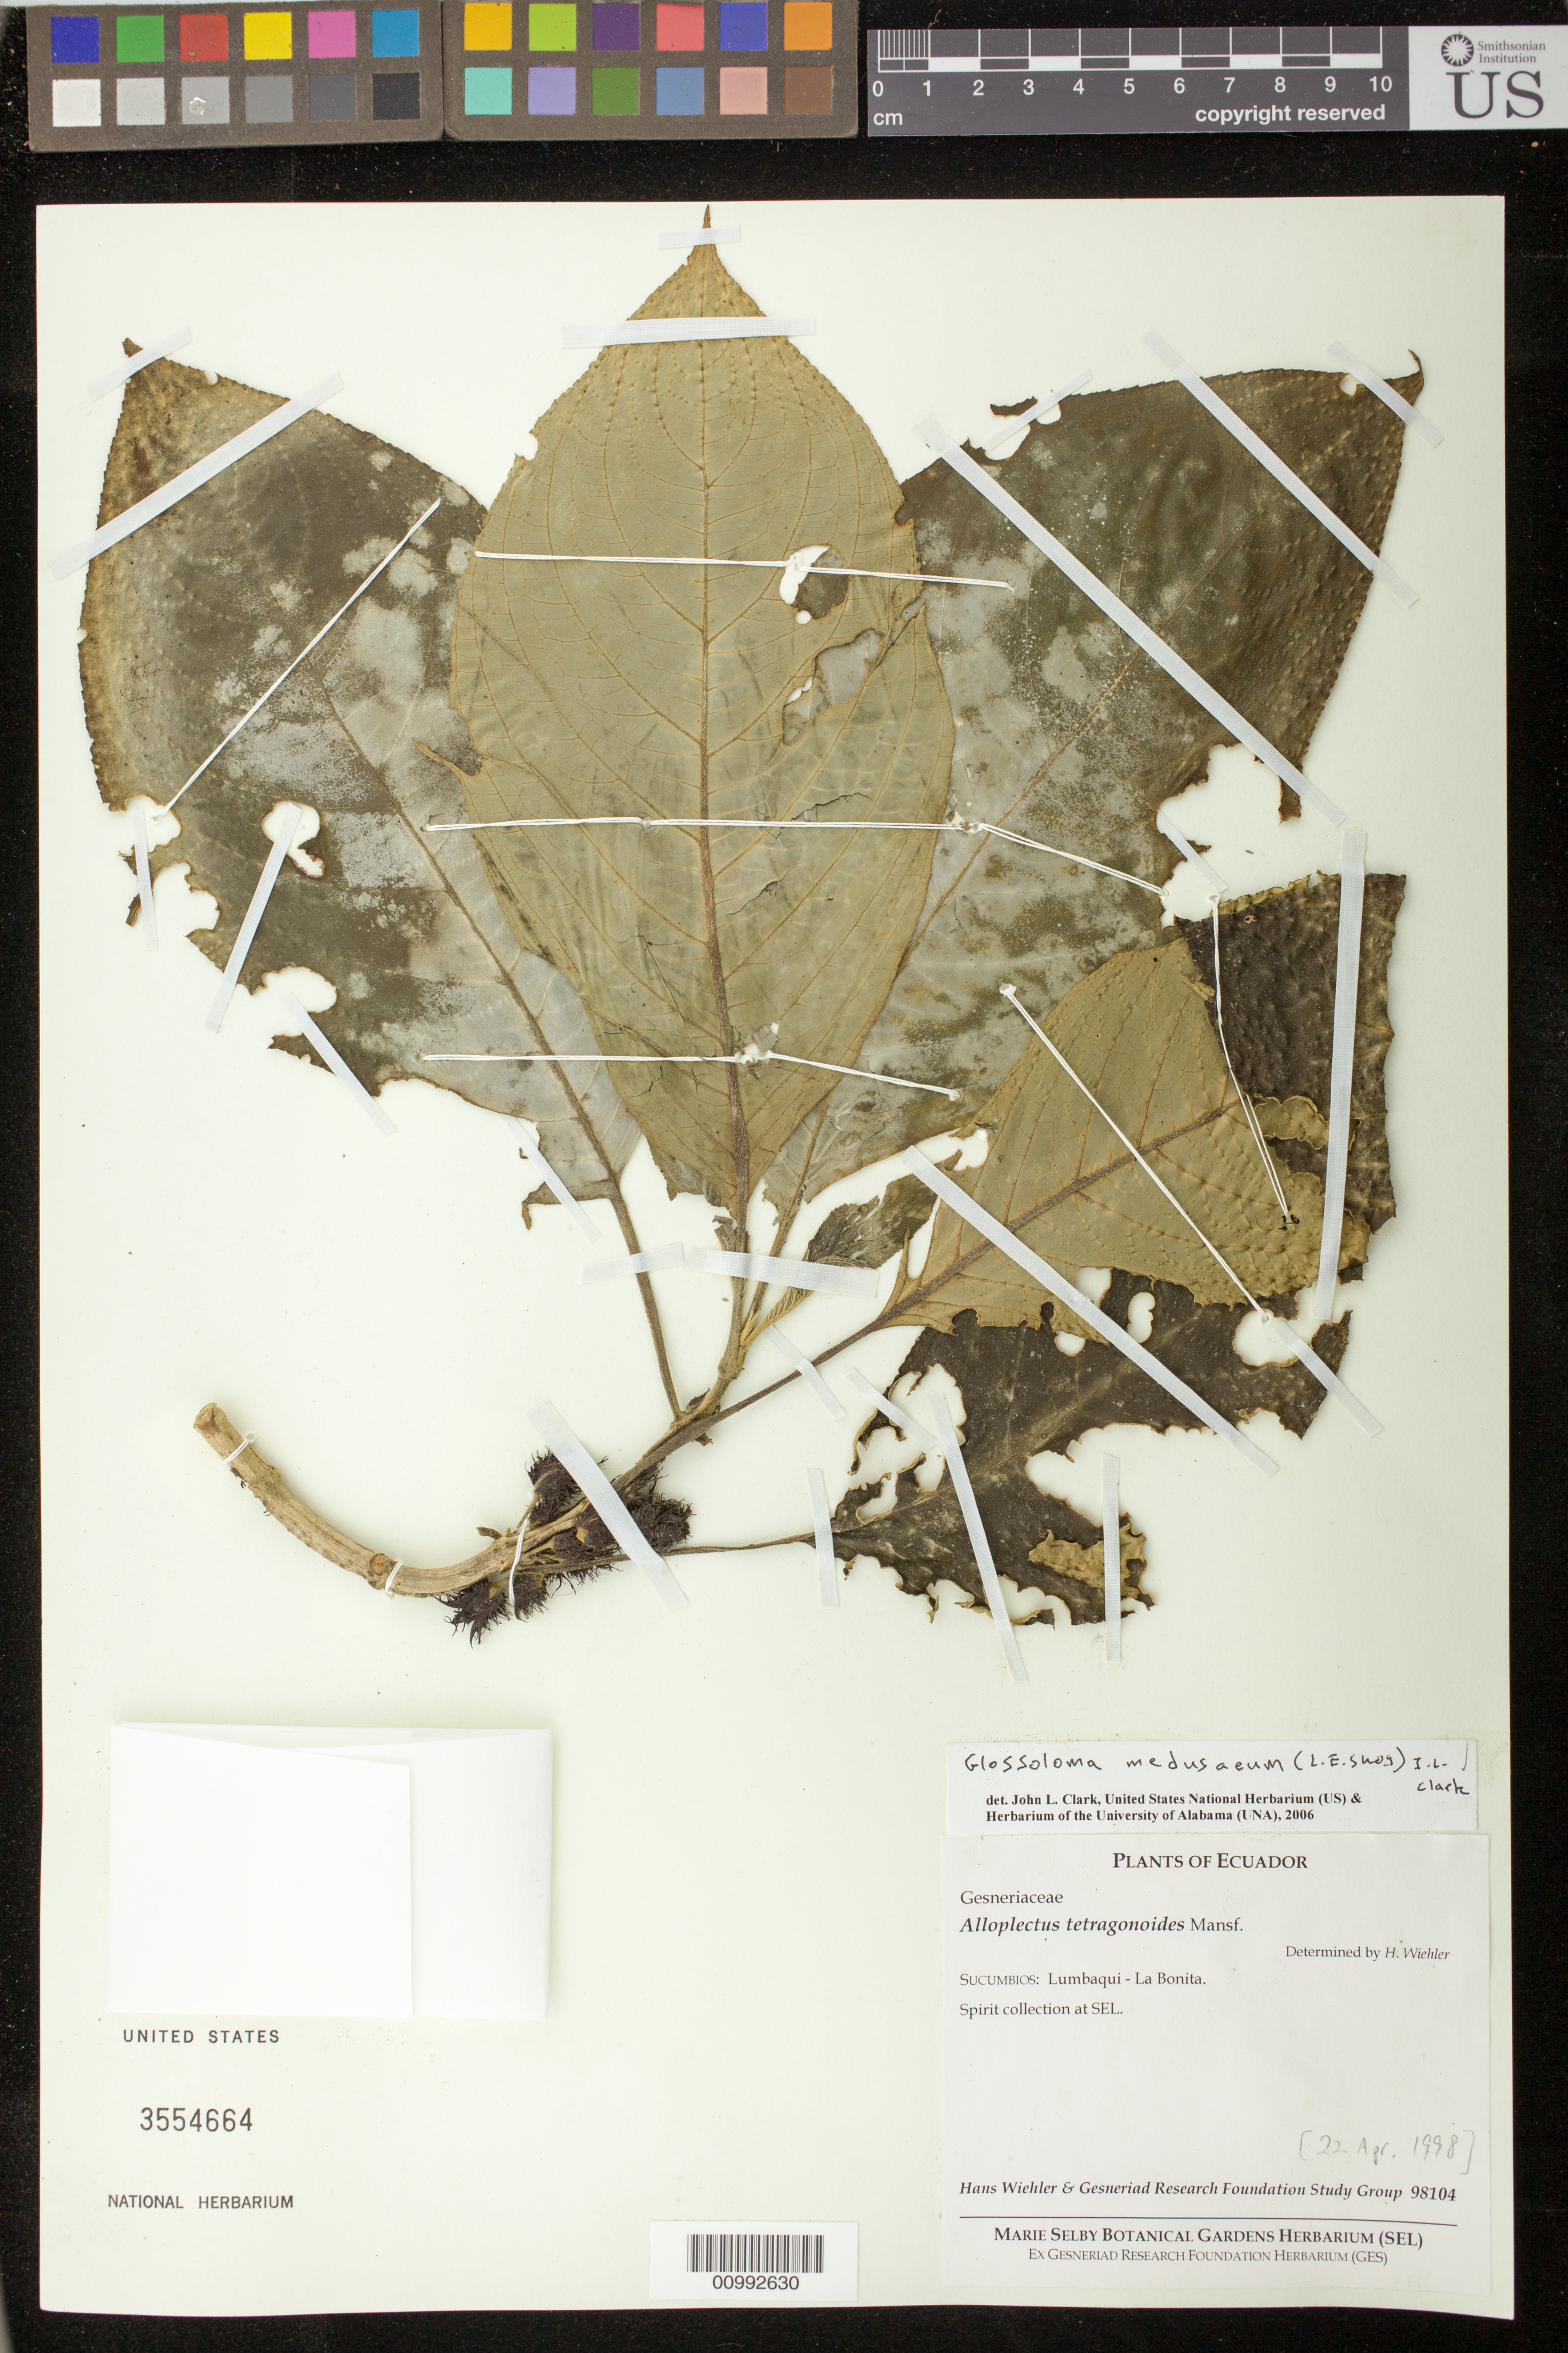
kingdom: Plantae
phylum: Tracheophyta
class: Magnoliopsida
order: Lamiales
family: Gesneriaceae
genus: Glossoloma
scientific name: Glossoloma medusaeum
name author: (L.E. Skog) J.L. Clark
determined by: Clark, J. L., (SEL), The Marie Selby Botanical Garden (UNITED STATES)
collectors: H. J. Wiehler & GRF Study Group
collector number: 98104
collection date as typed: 1998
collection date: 1998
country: Ecuador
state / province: Sucumbíos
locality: Sucumbíos: Lumbaqui - La Bonita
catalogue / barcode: US 3554664